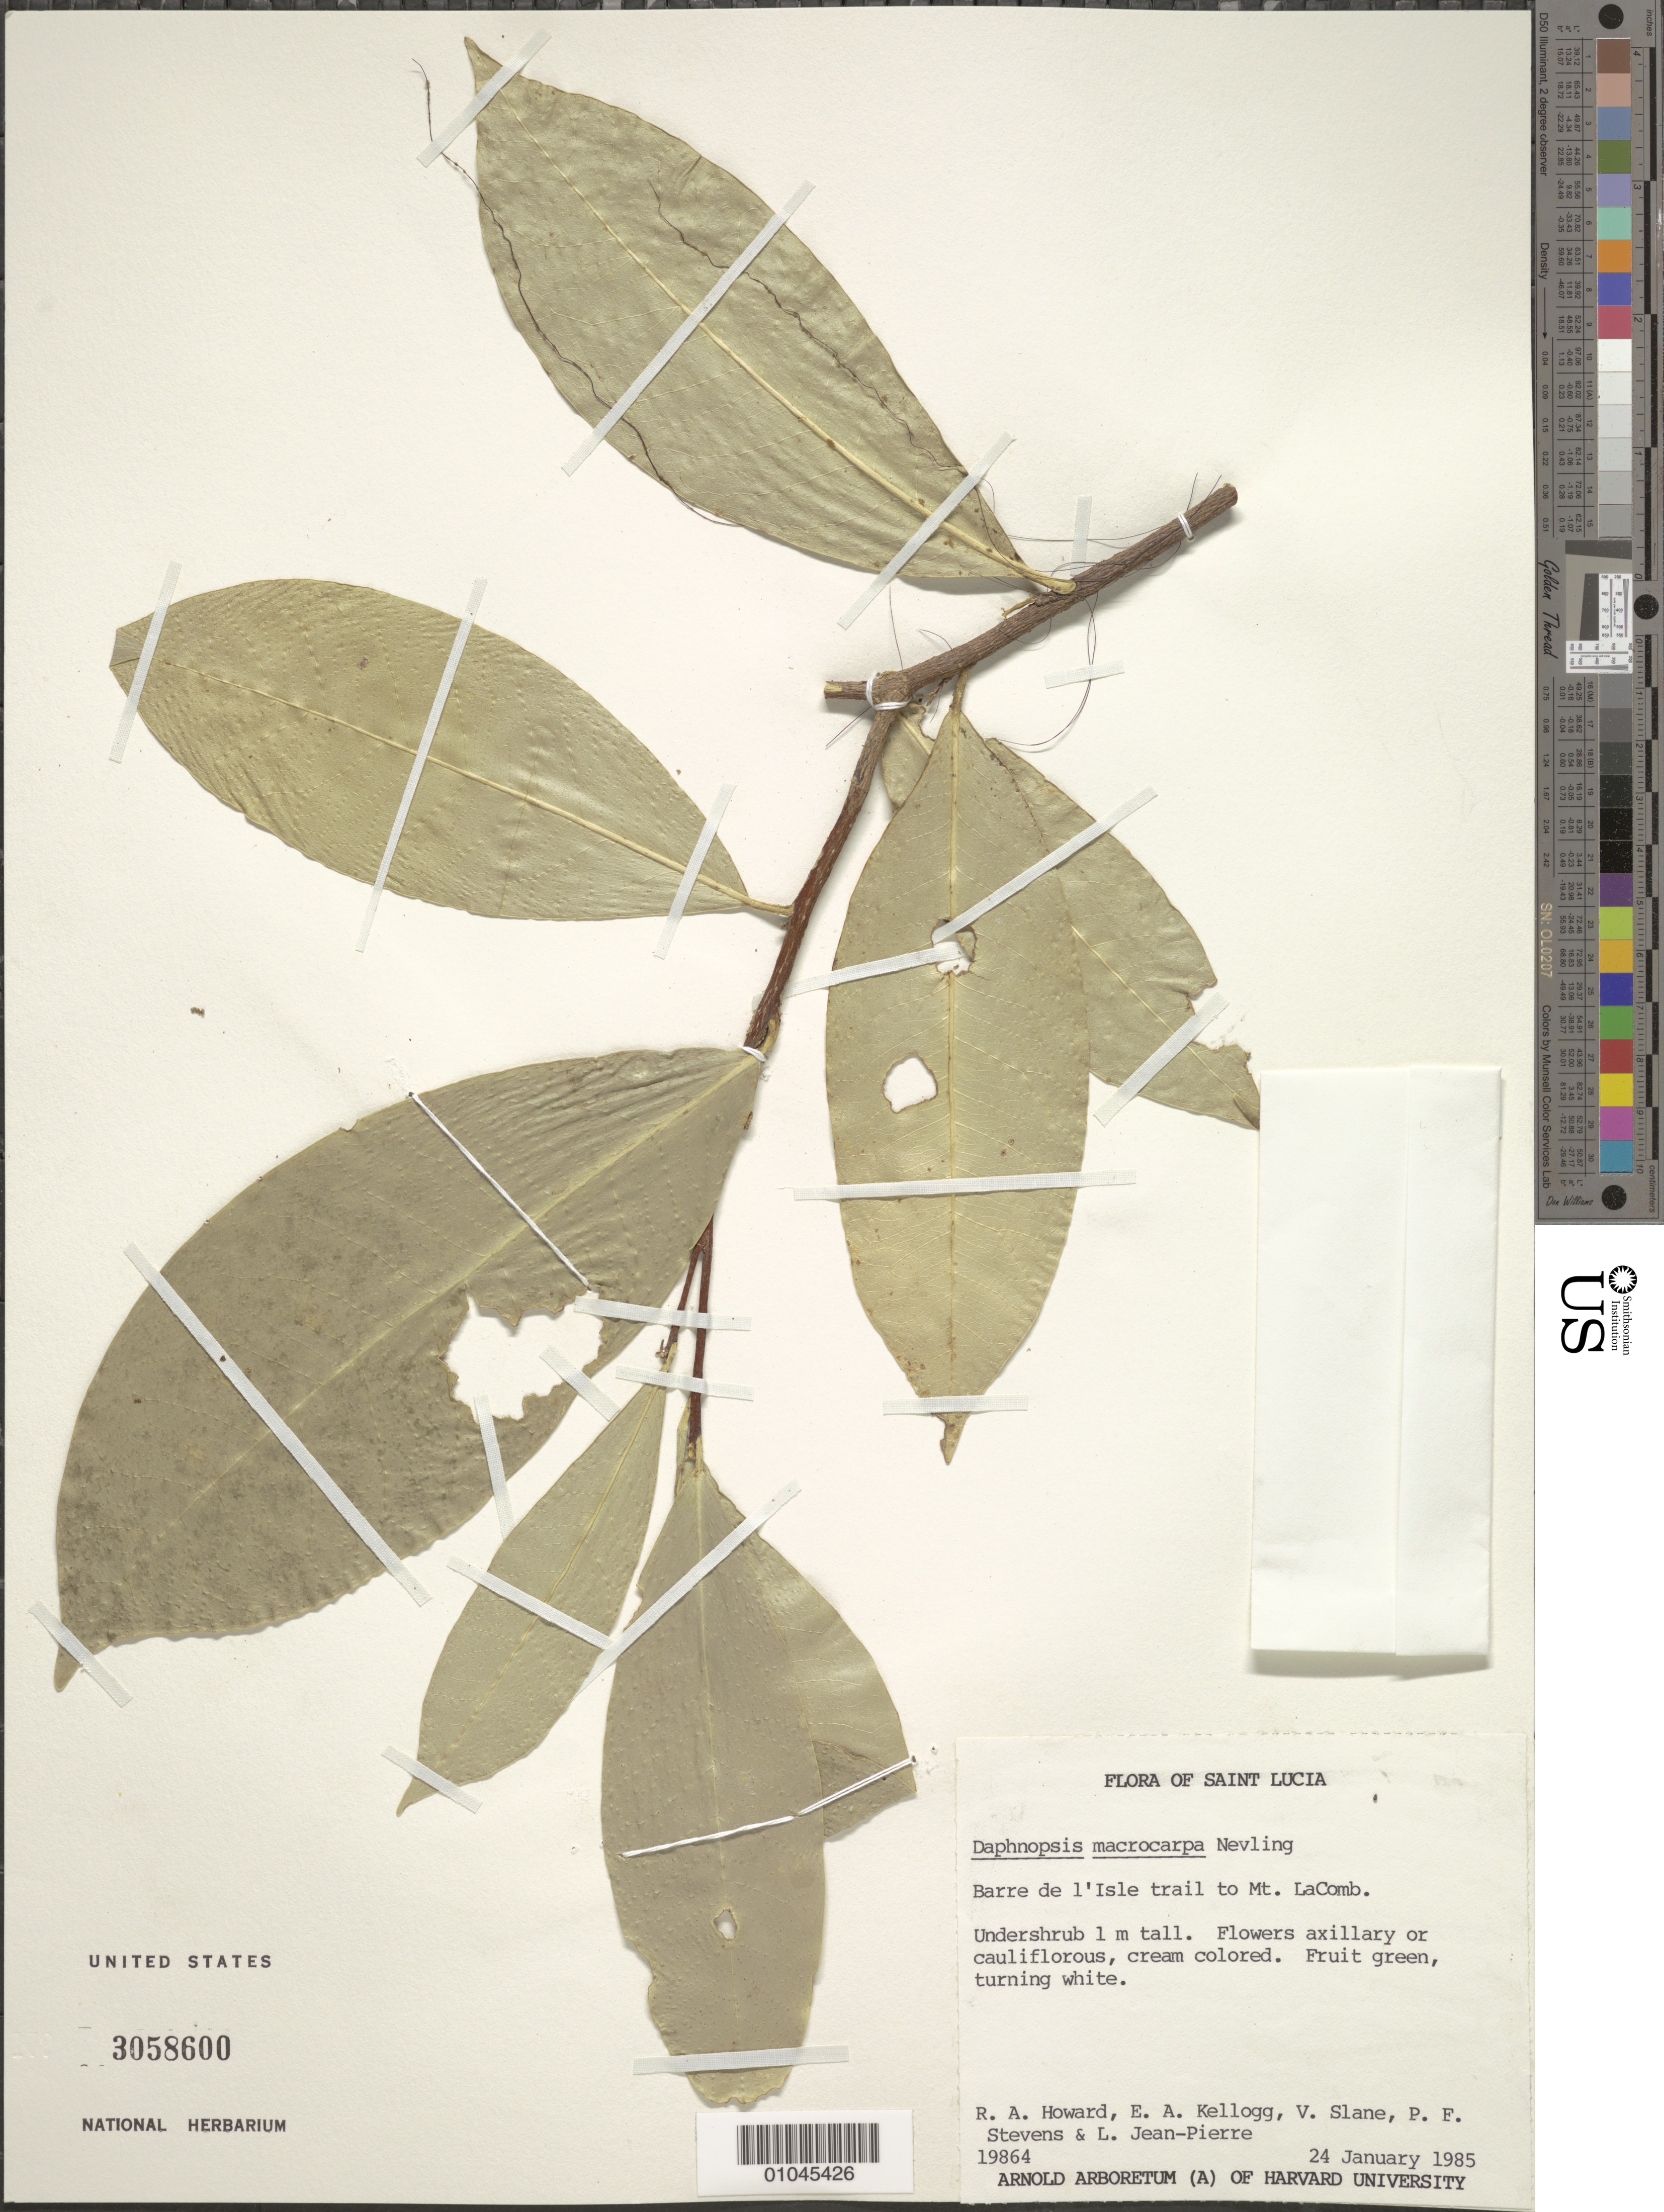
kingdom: Plantae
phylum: Tracheophyta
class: Magnoliopsida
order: Malvales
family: Thymelaeaceae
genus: Daphnopsis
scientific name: Daphnopsis macrocarpa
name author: Nevling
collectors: R. A. Howard, E. A. Kellogg, V. Slane, P. F. Stevens & L. Pierre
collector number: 19864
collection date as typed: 24 Jan 1985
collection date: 1985-01-24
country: St. Lucia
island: St. Lucia I.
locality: Barre de l'Isle trail to Mt. LaComb.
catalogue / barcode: US 3058600